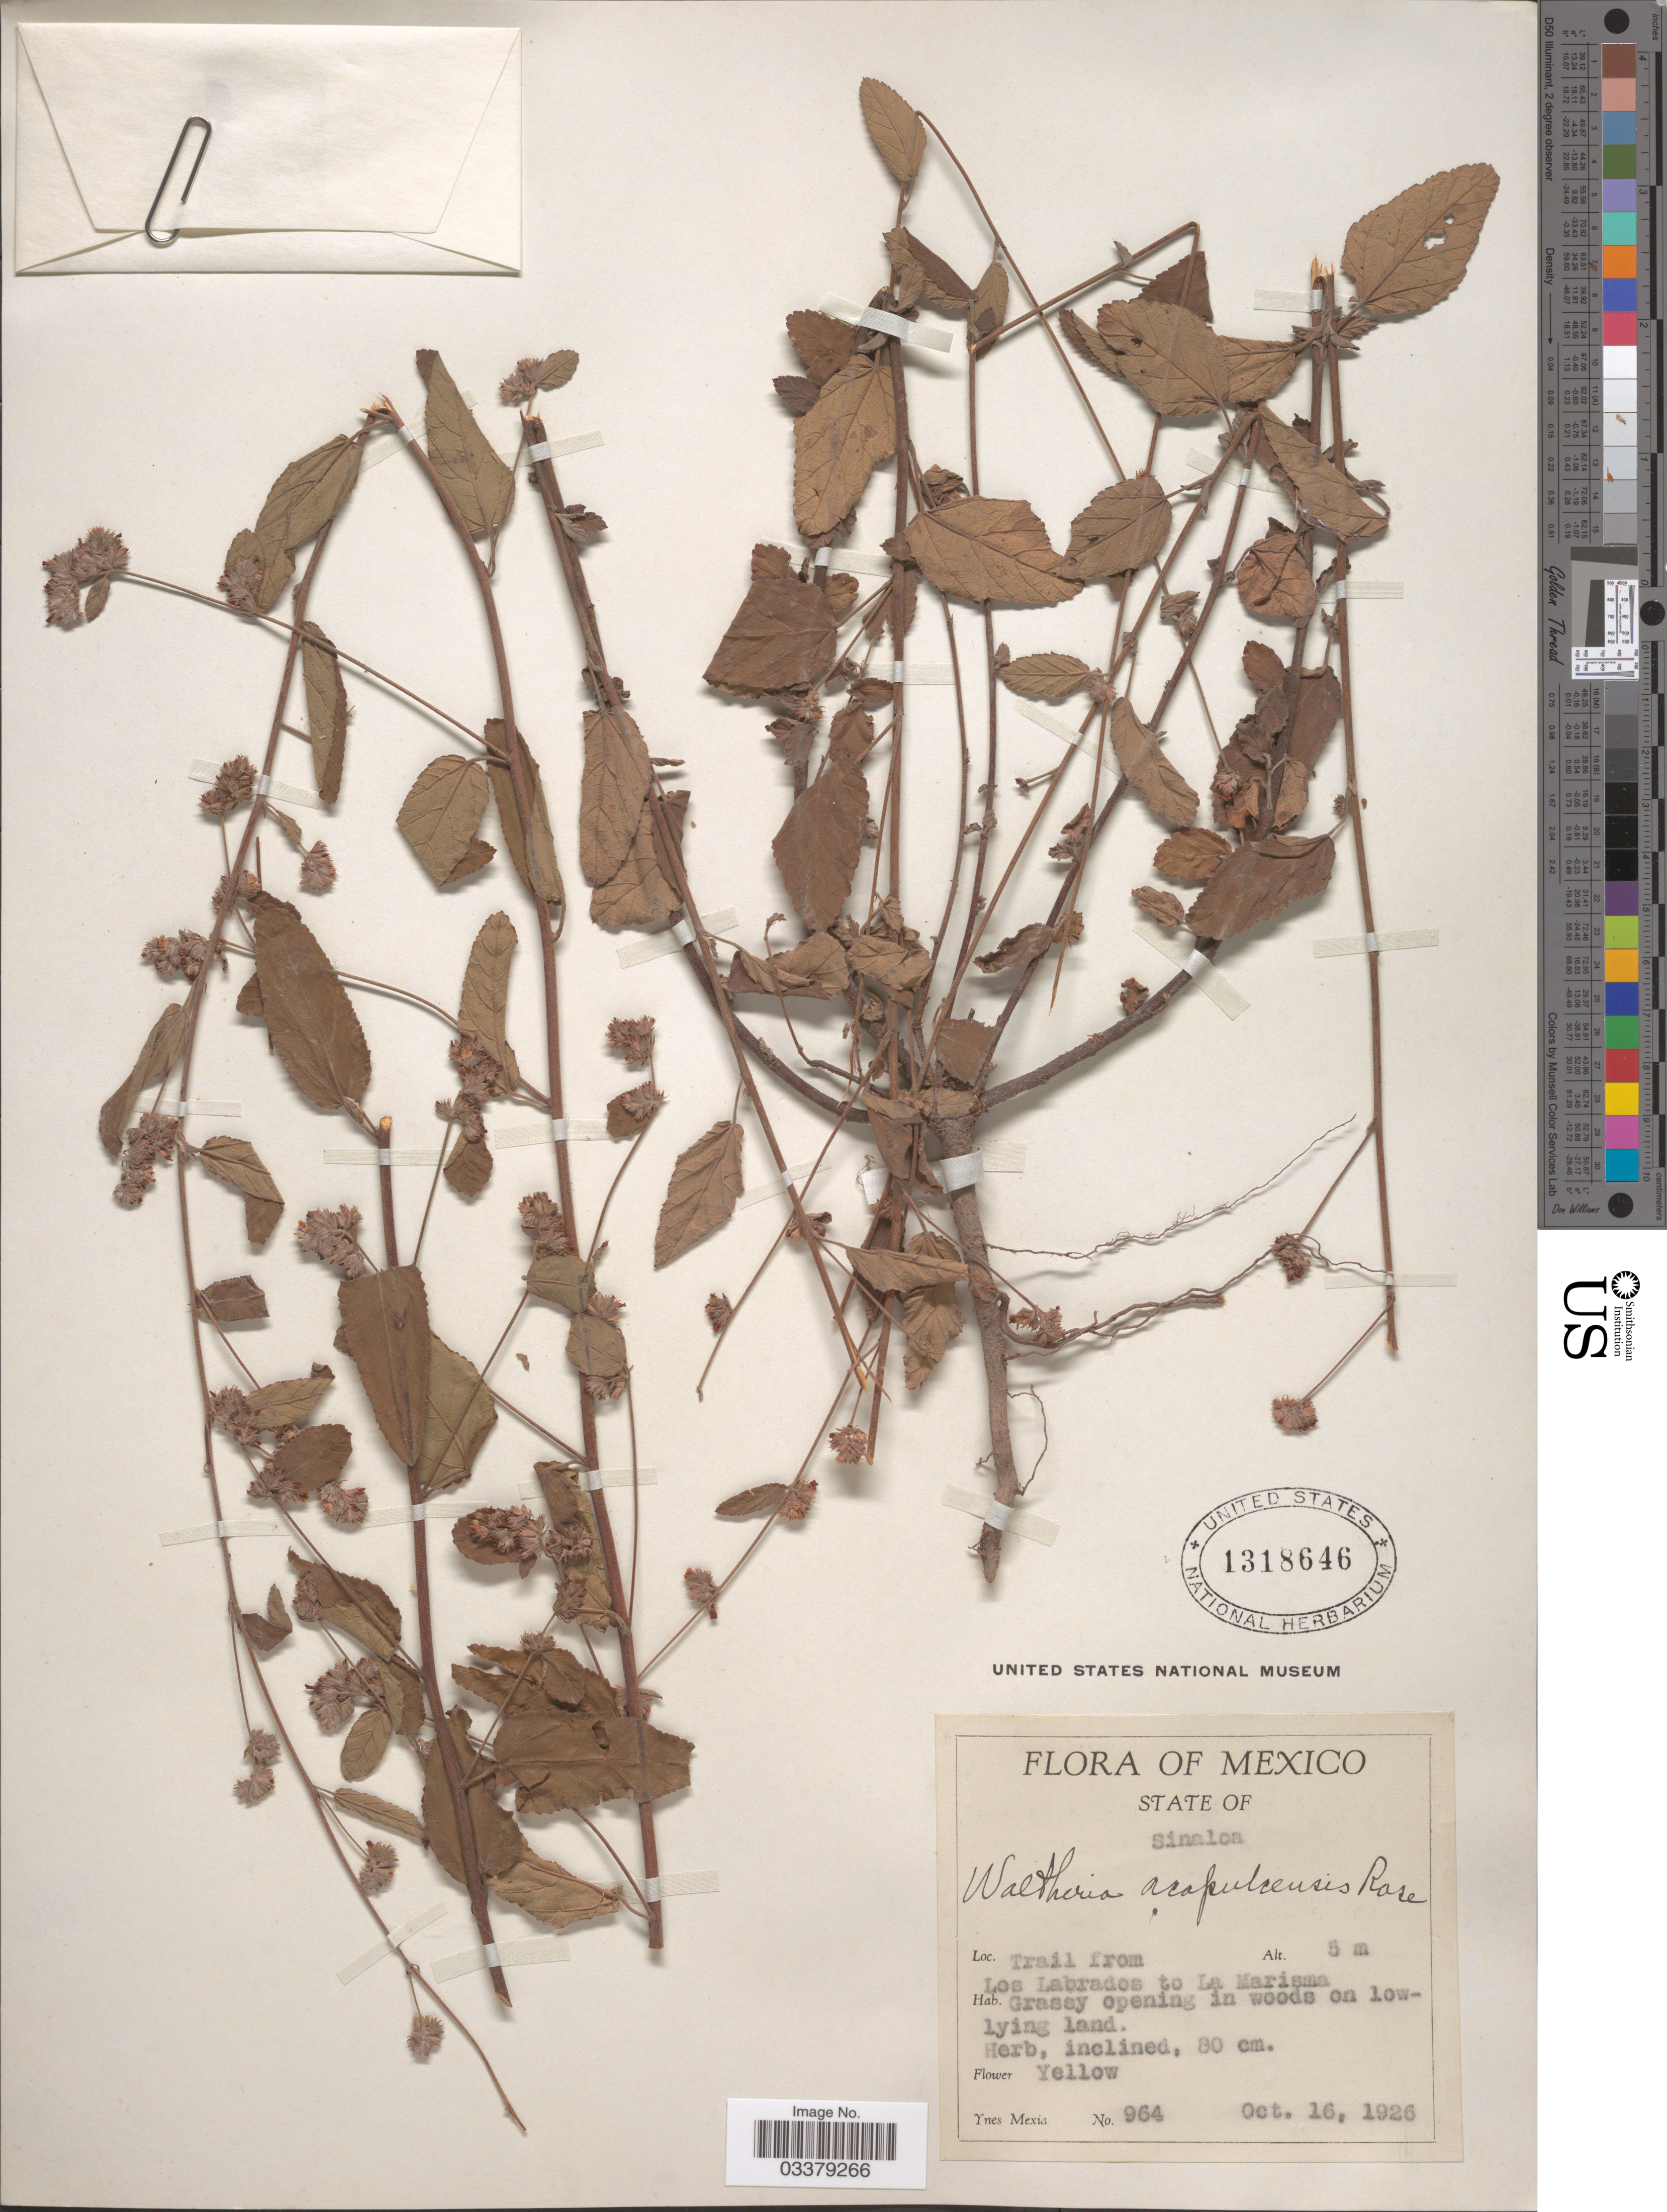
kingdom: Plantae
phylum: Tracheophyta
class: Magnoliopsida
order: Malvales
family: Malvaceae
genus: Waltheria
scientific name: Waltheria acapulcensis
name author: Rose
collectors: Y. Mexia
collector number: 964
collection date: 1926-10-16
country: Mexico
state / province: Sinaloa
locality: Trail from Los Labrados to La Marisma.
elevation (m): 5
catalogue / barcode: US 1318646